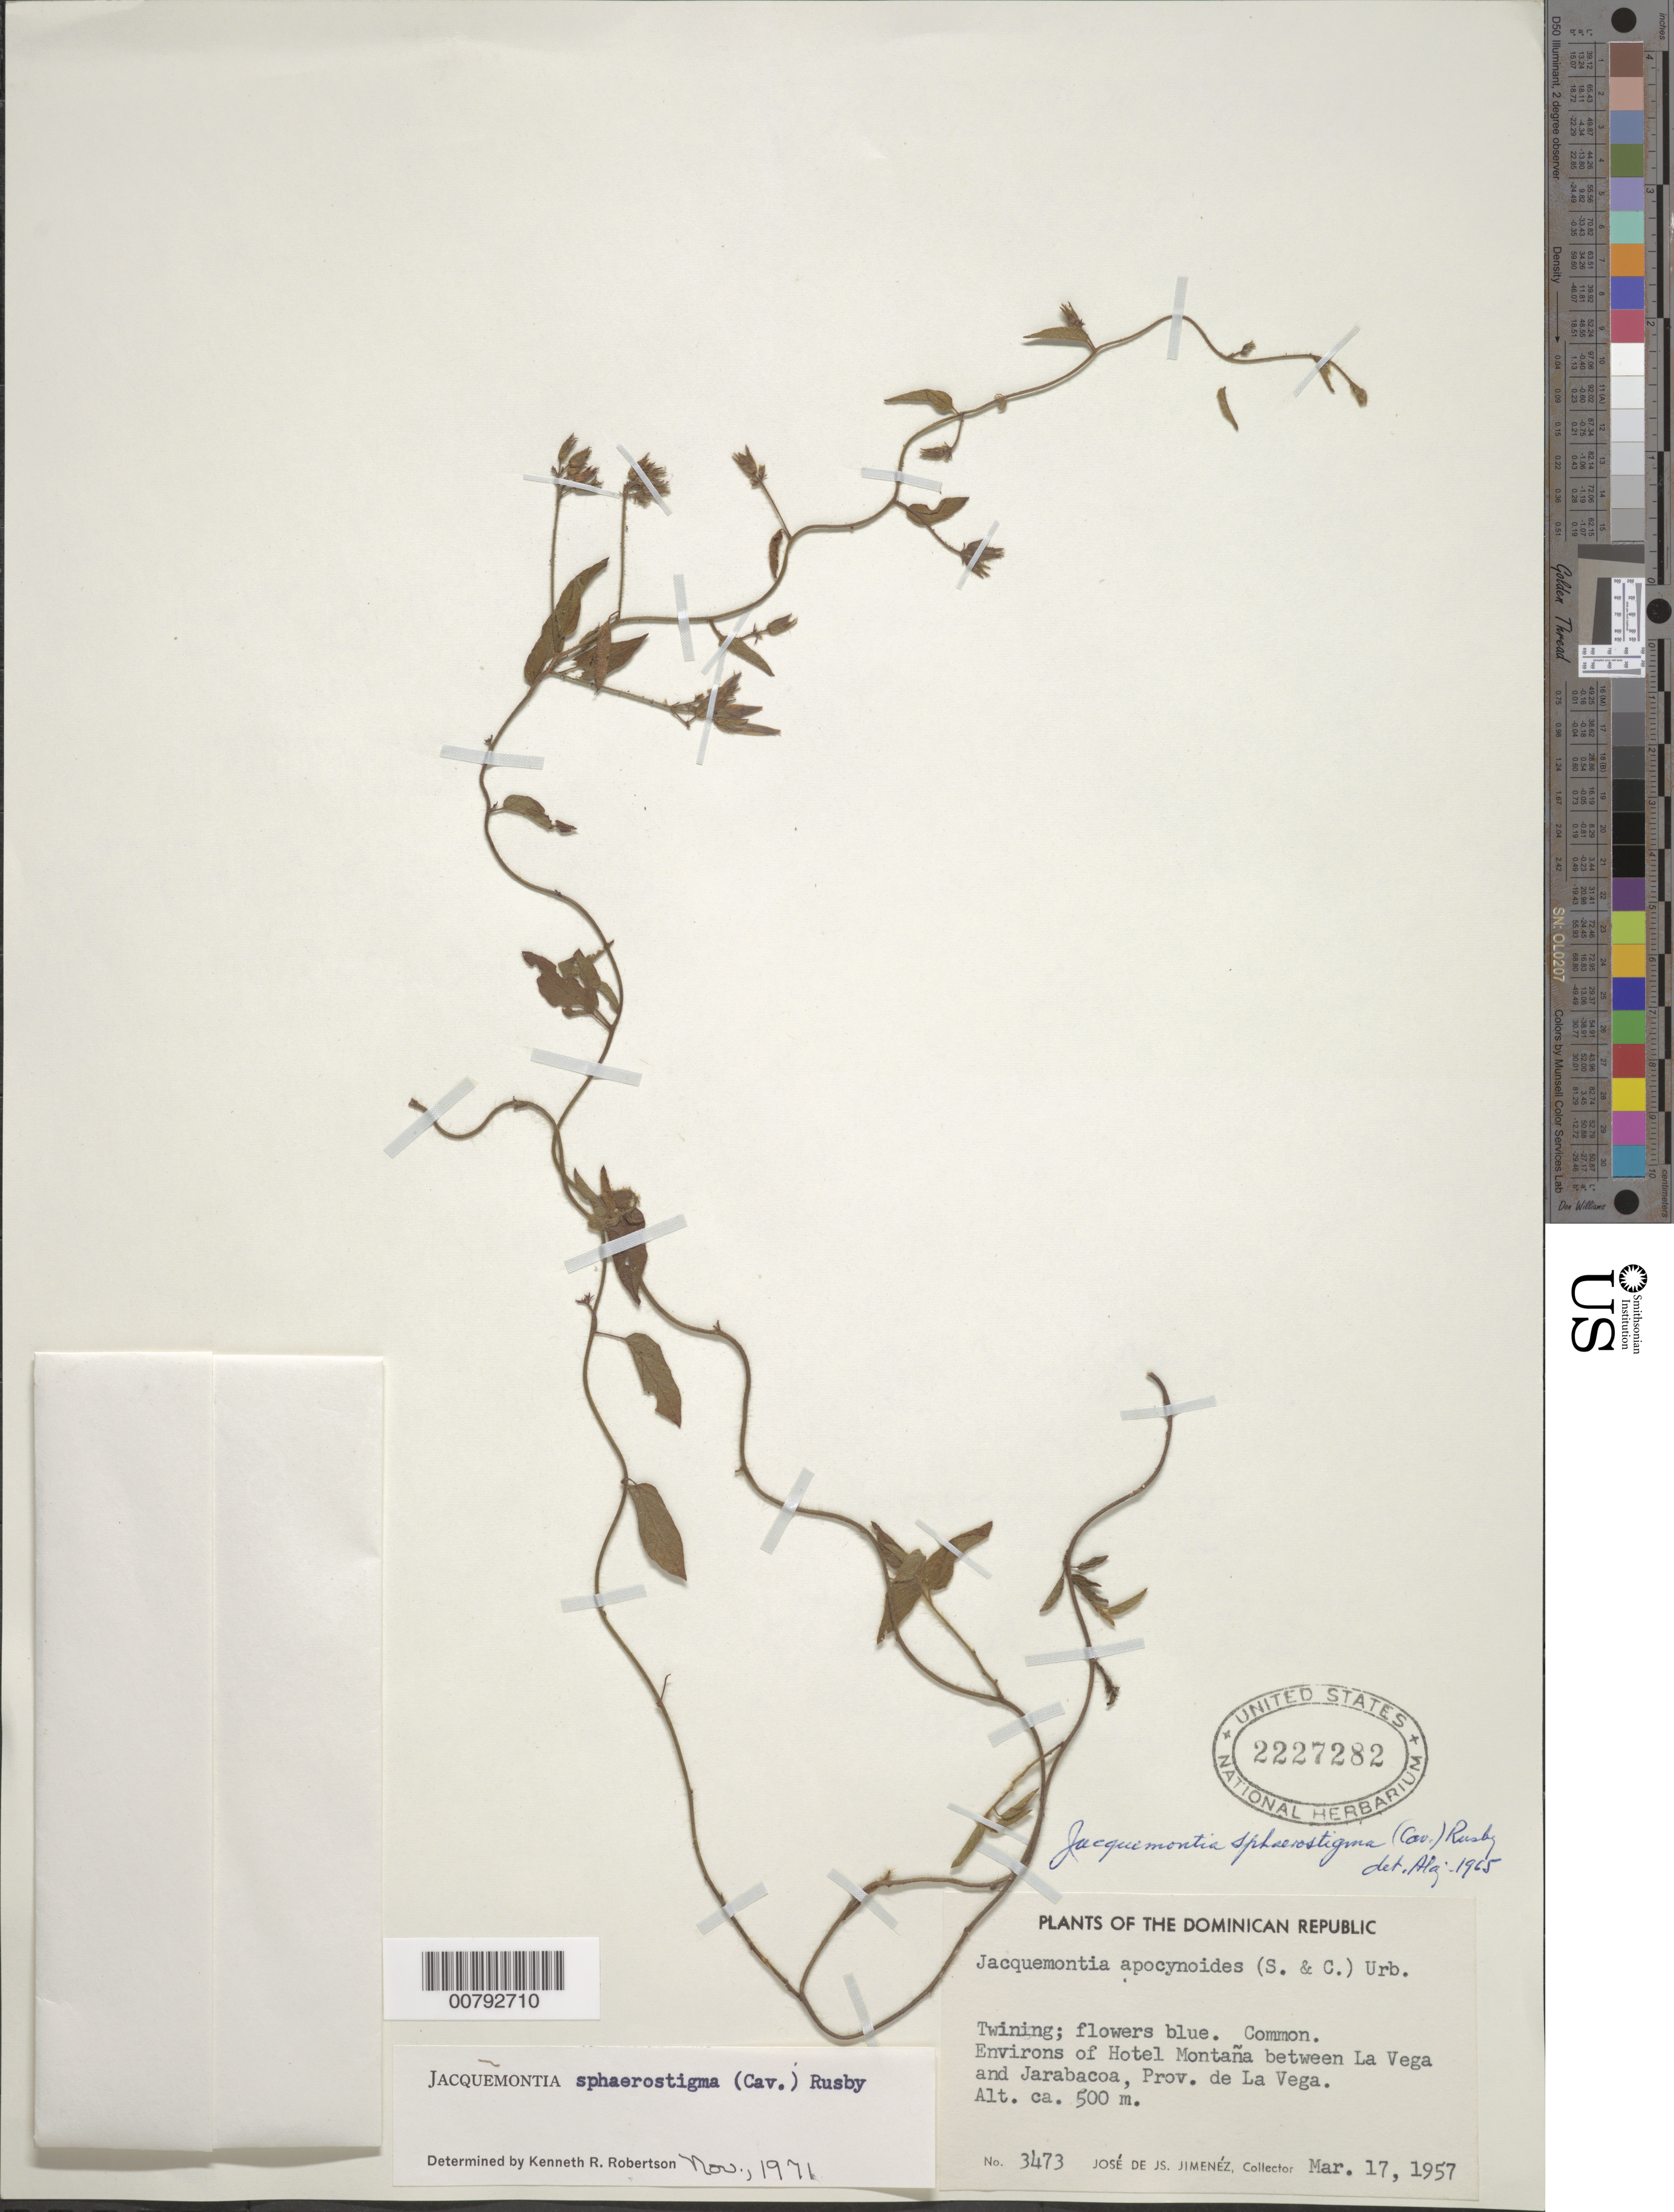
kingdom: Plantae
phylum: Tracheophyta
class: Magnoliopsida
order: Solanales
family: Convolvulaceae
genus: Jacquemontia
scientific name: Jacquemontia spharostigma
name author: (Cav.) Rusby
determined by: Robertson, K. R.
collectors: J. J. Jiménez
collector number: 3473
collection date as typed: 17 Mar 1957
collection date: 1957-03-17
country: Dominican Republic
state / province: La Vega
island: Hispaniola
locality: Environs Hotel Montaña, between La Vega and Jarabacoa.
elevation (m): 500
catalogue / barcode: US 2227282